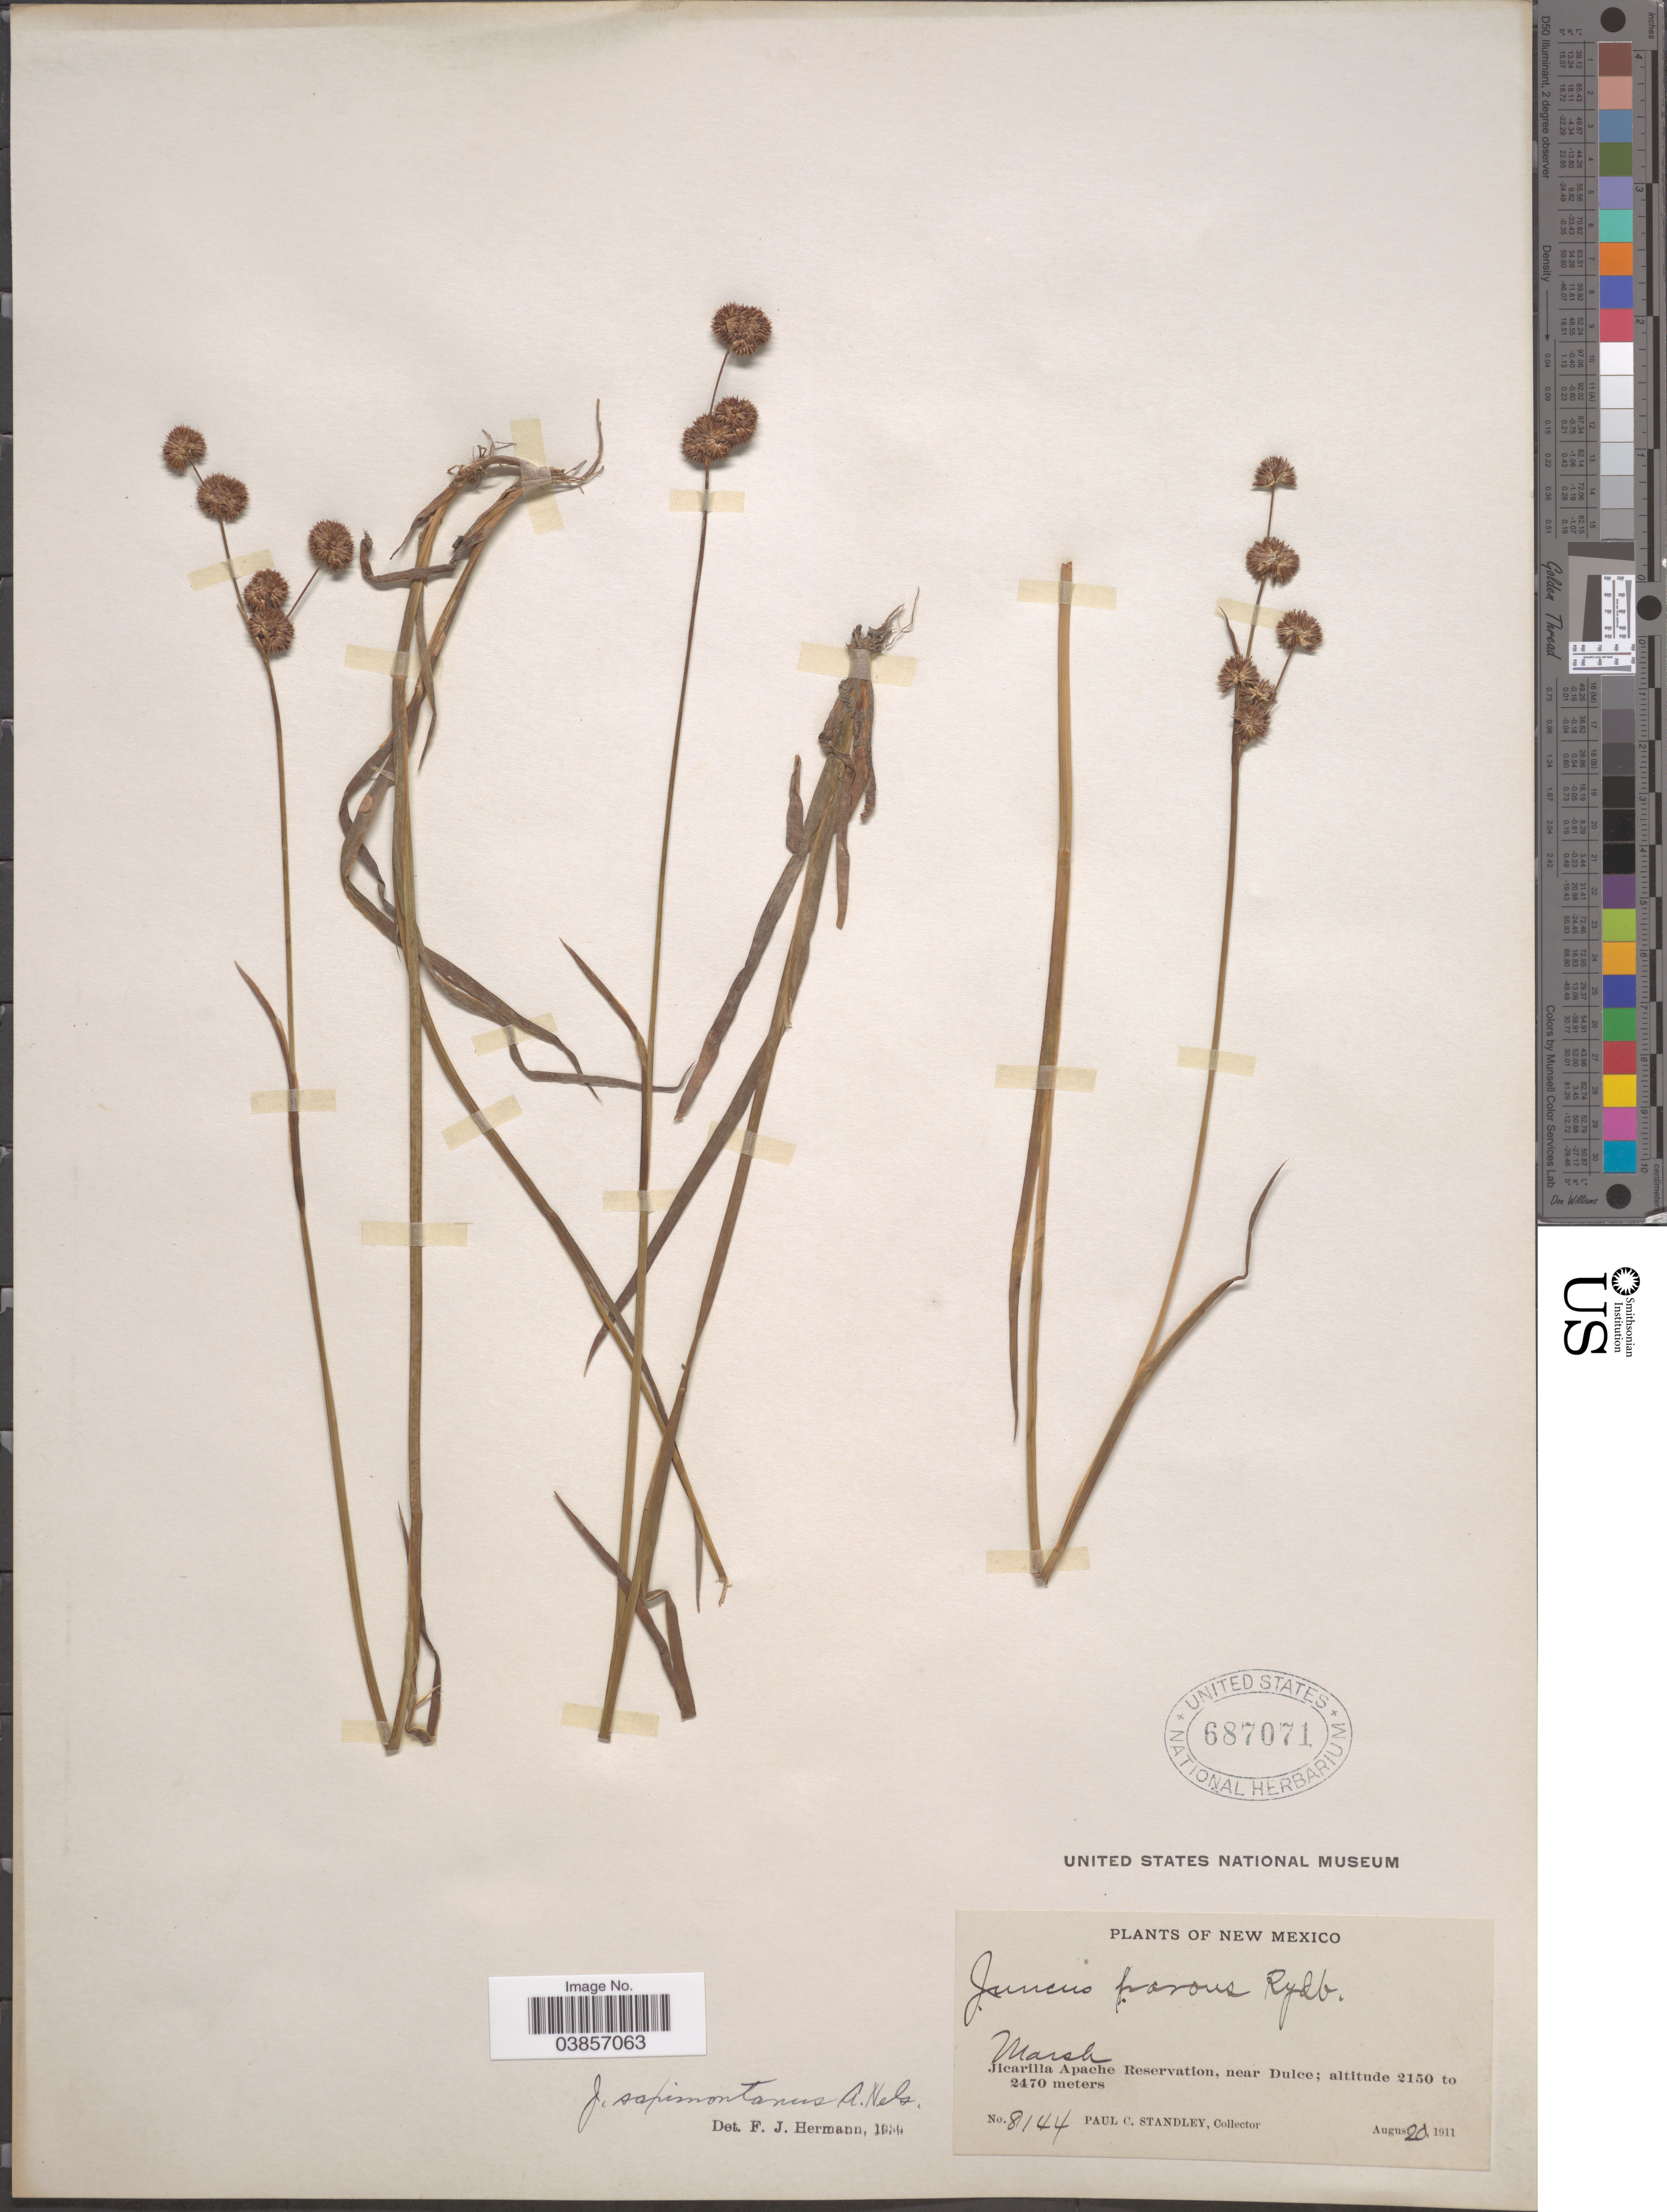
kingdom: Plantae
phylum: Tracheophyta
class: Liliopsida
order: Poales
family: Juncaceae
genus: Juncus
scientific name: Juncus saximontanus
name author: A. Nelson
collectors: P. C. Standley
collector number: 8144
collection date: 1911-08-20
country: United States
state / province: New Mexico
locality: Jicarilla Apache Reservation, near Dulce.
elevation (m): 2150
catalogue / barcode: US 687071